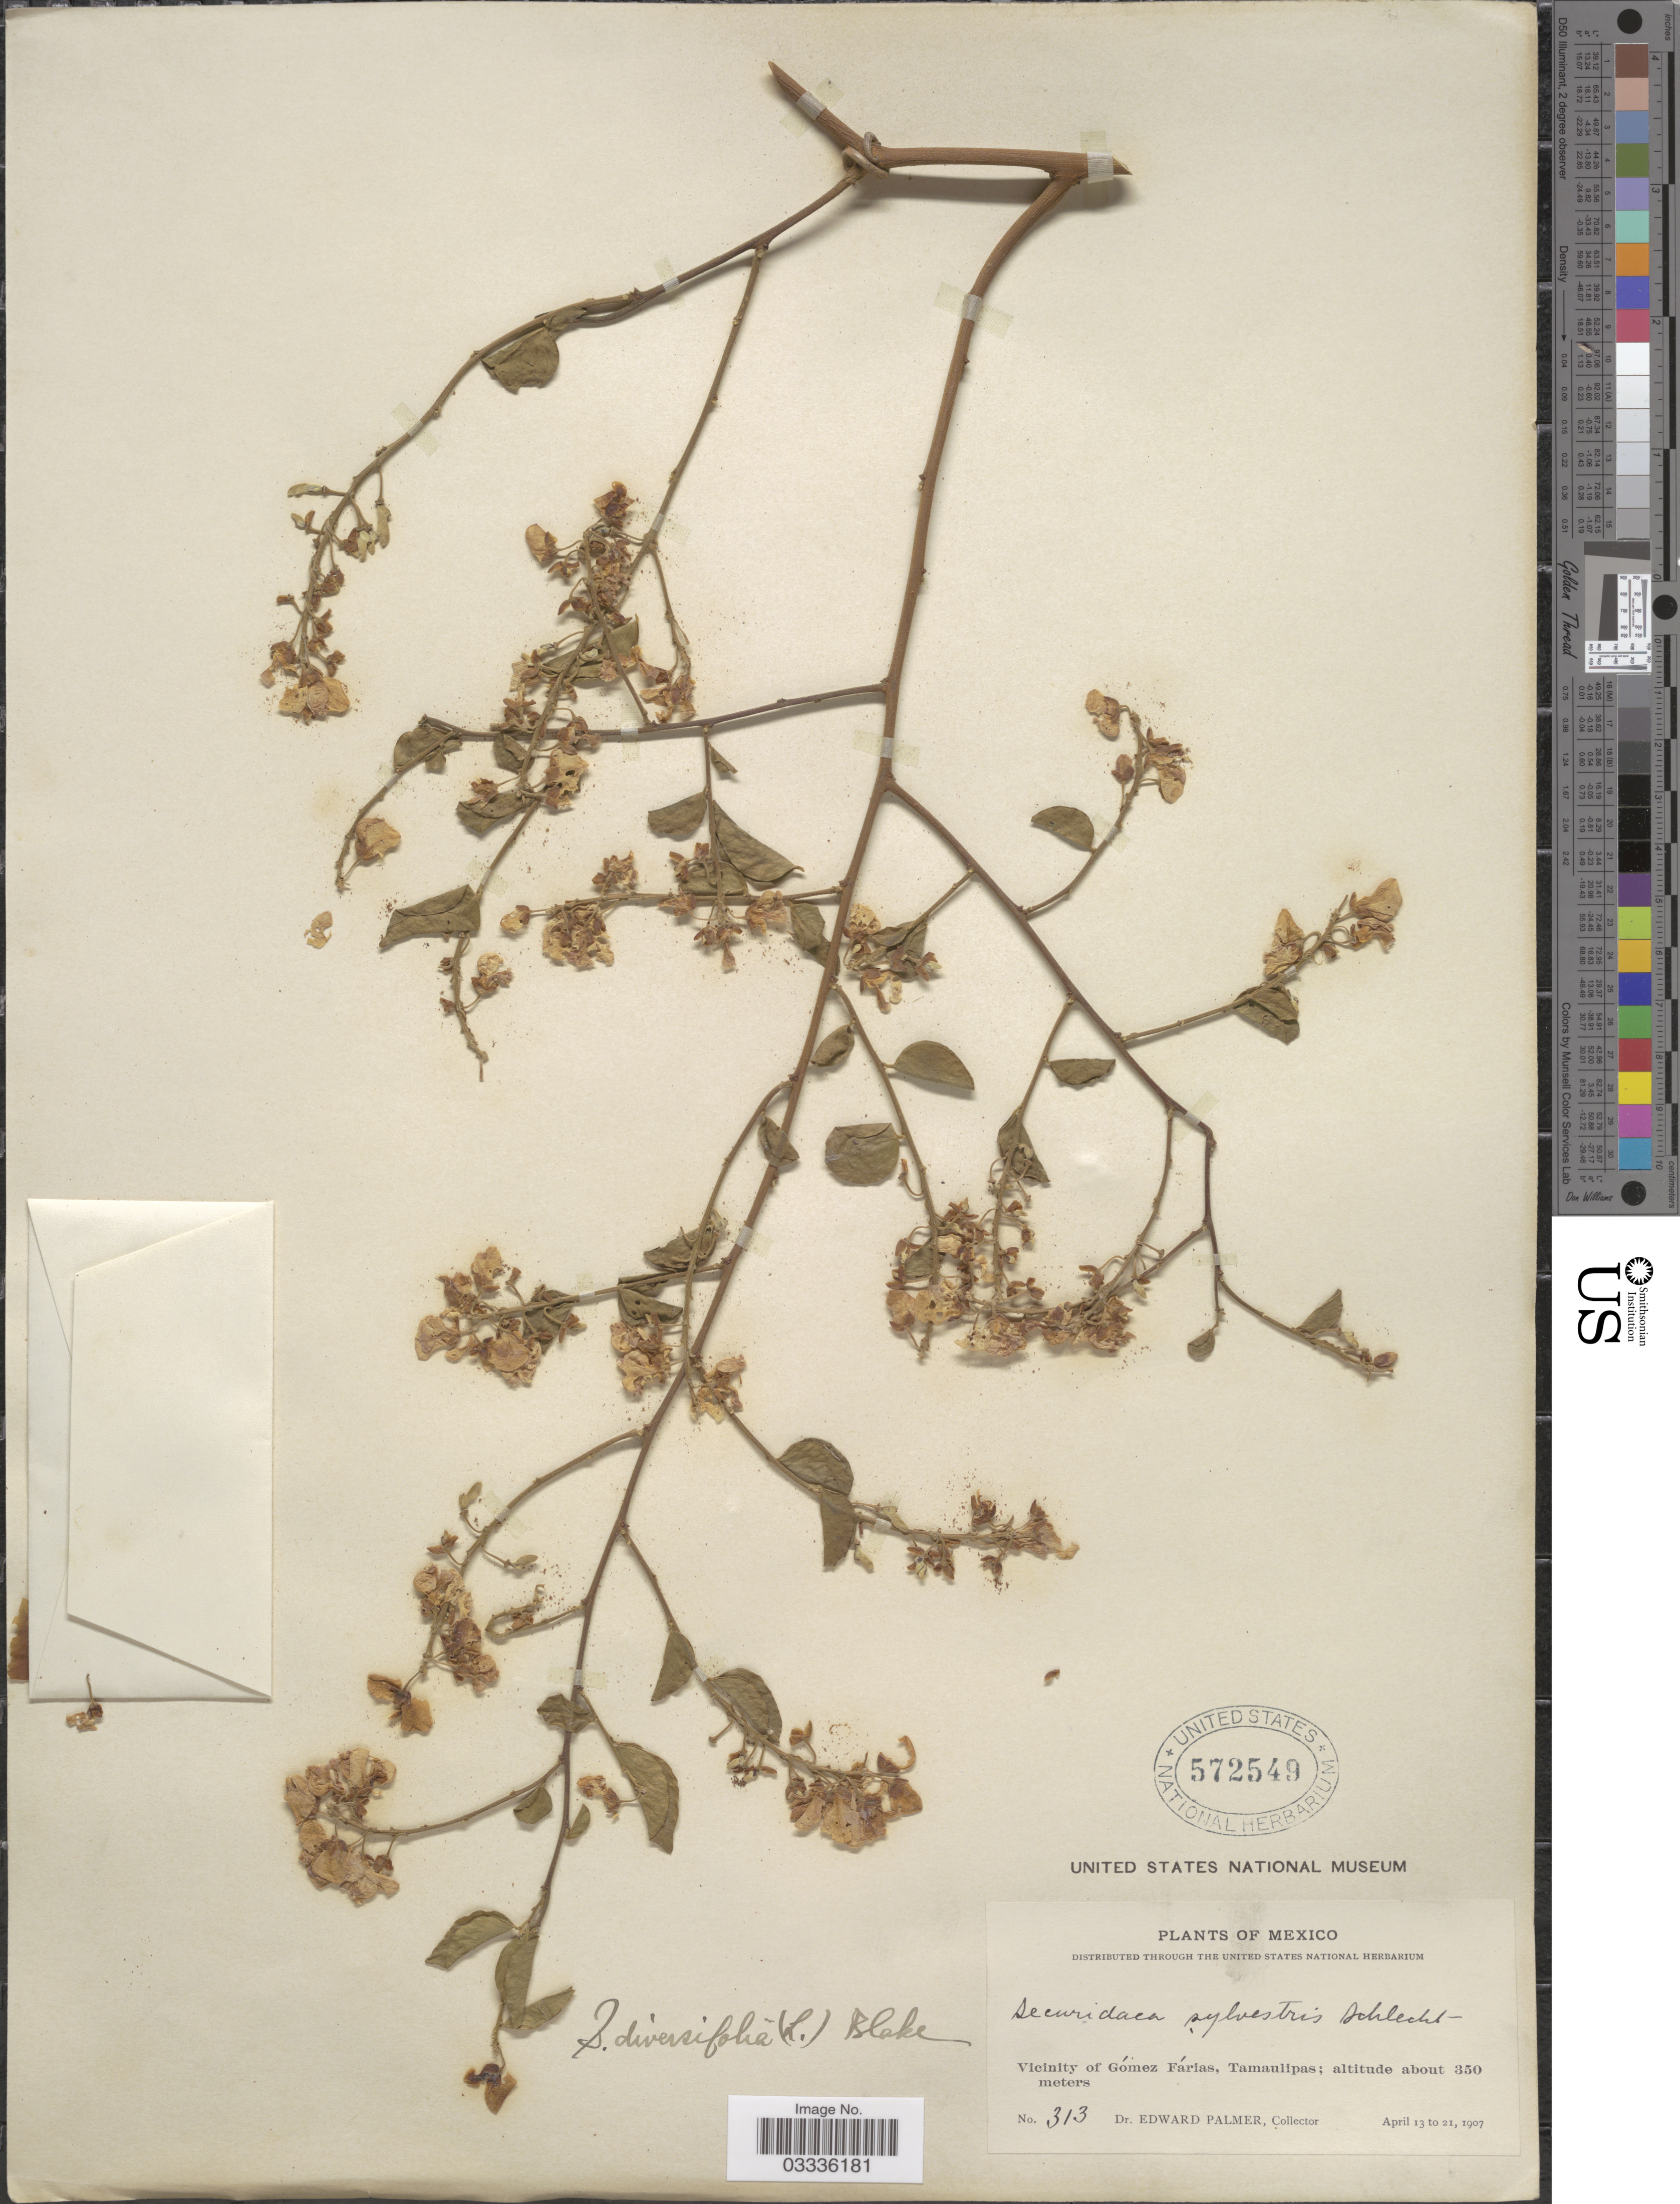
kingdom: Plantae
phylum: Tracheophyta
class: Magnoliopsida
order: Fabales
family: Polygalaceae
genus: Securidaca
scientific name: Securidaca diversifolia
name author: (L.) S.F. Blake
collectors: E. Palmer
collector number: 313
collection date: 1907-04-13/1907-04-21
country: Mexico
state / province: Tamaulipas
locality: Vicinity of Gómez Fárias.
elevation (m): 350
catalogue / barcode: US 572549